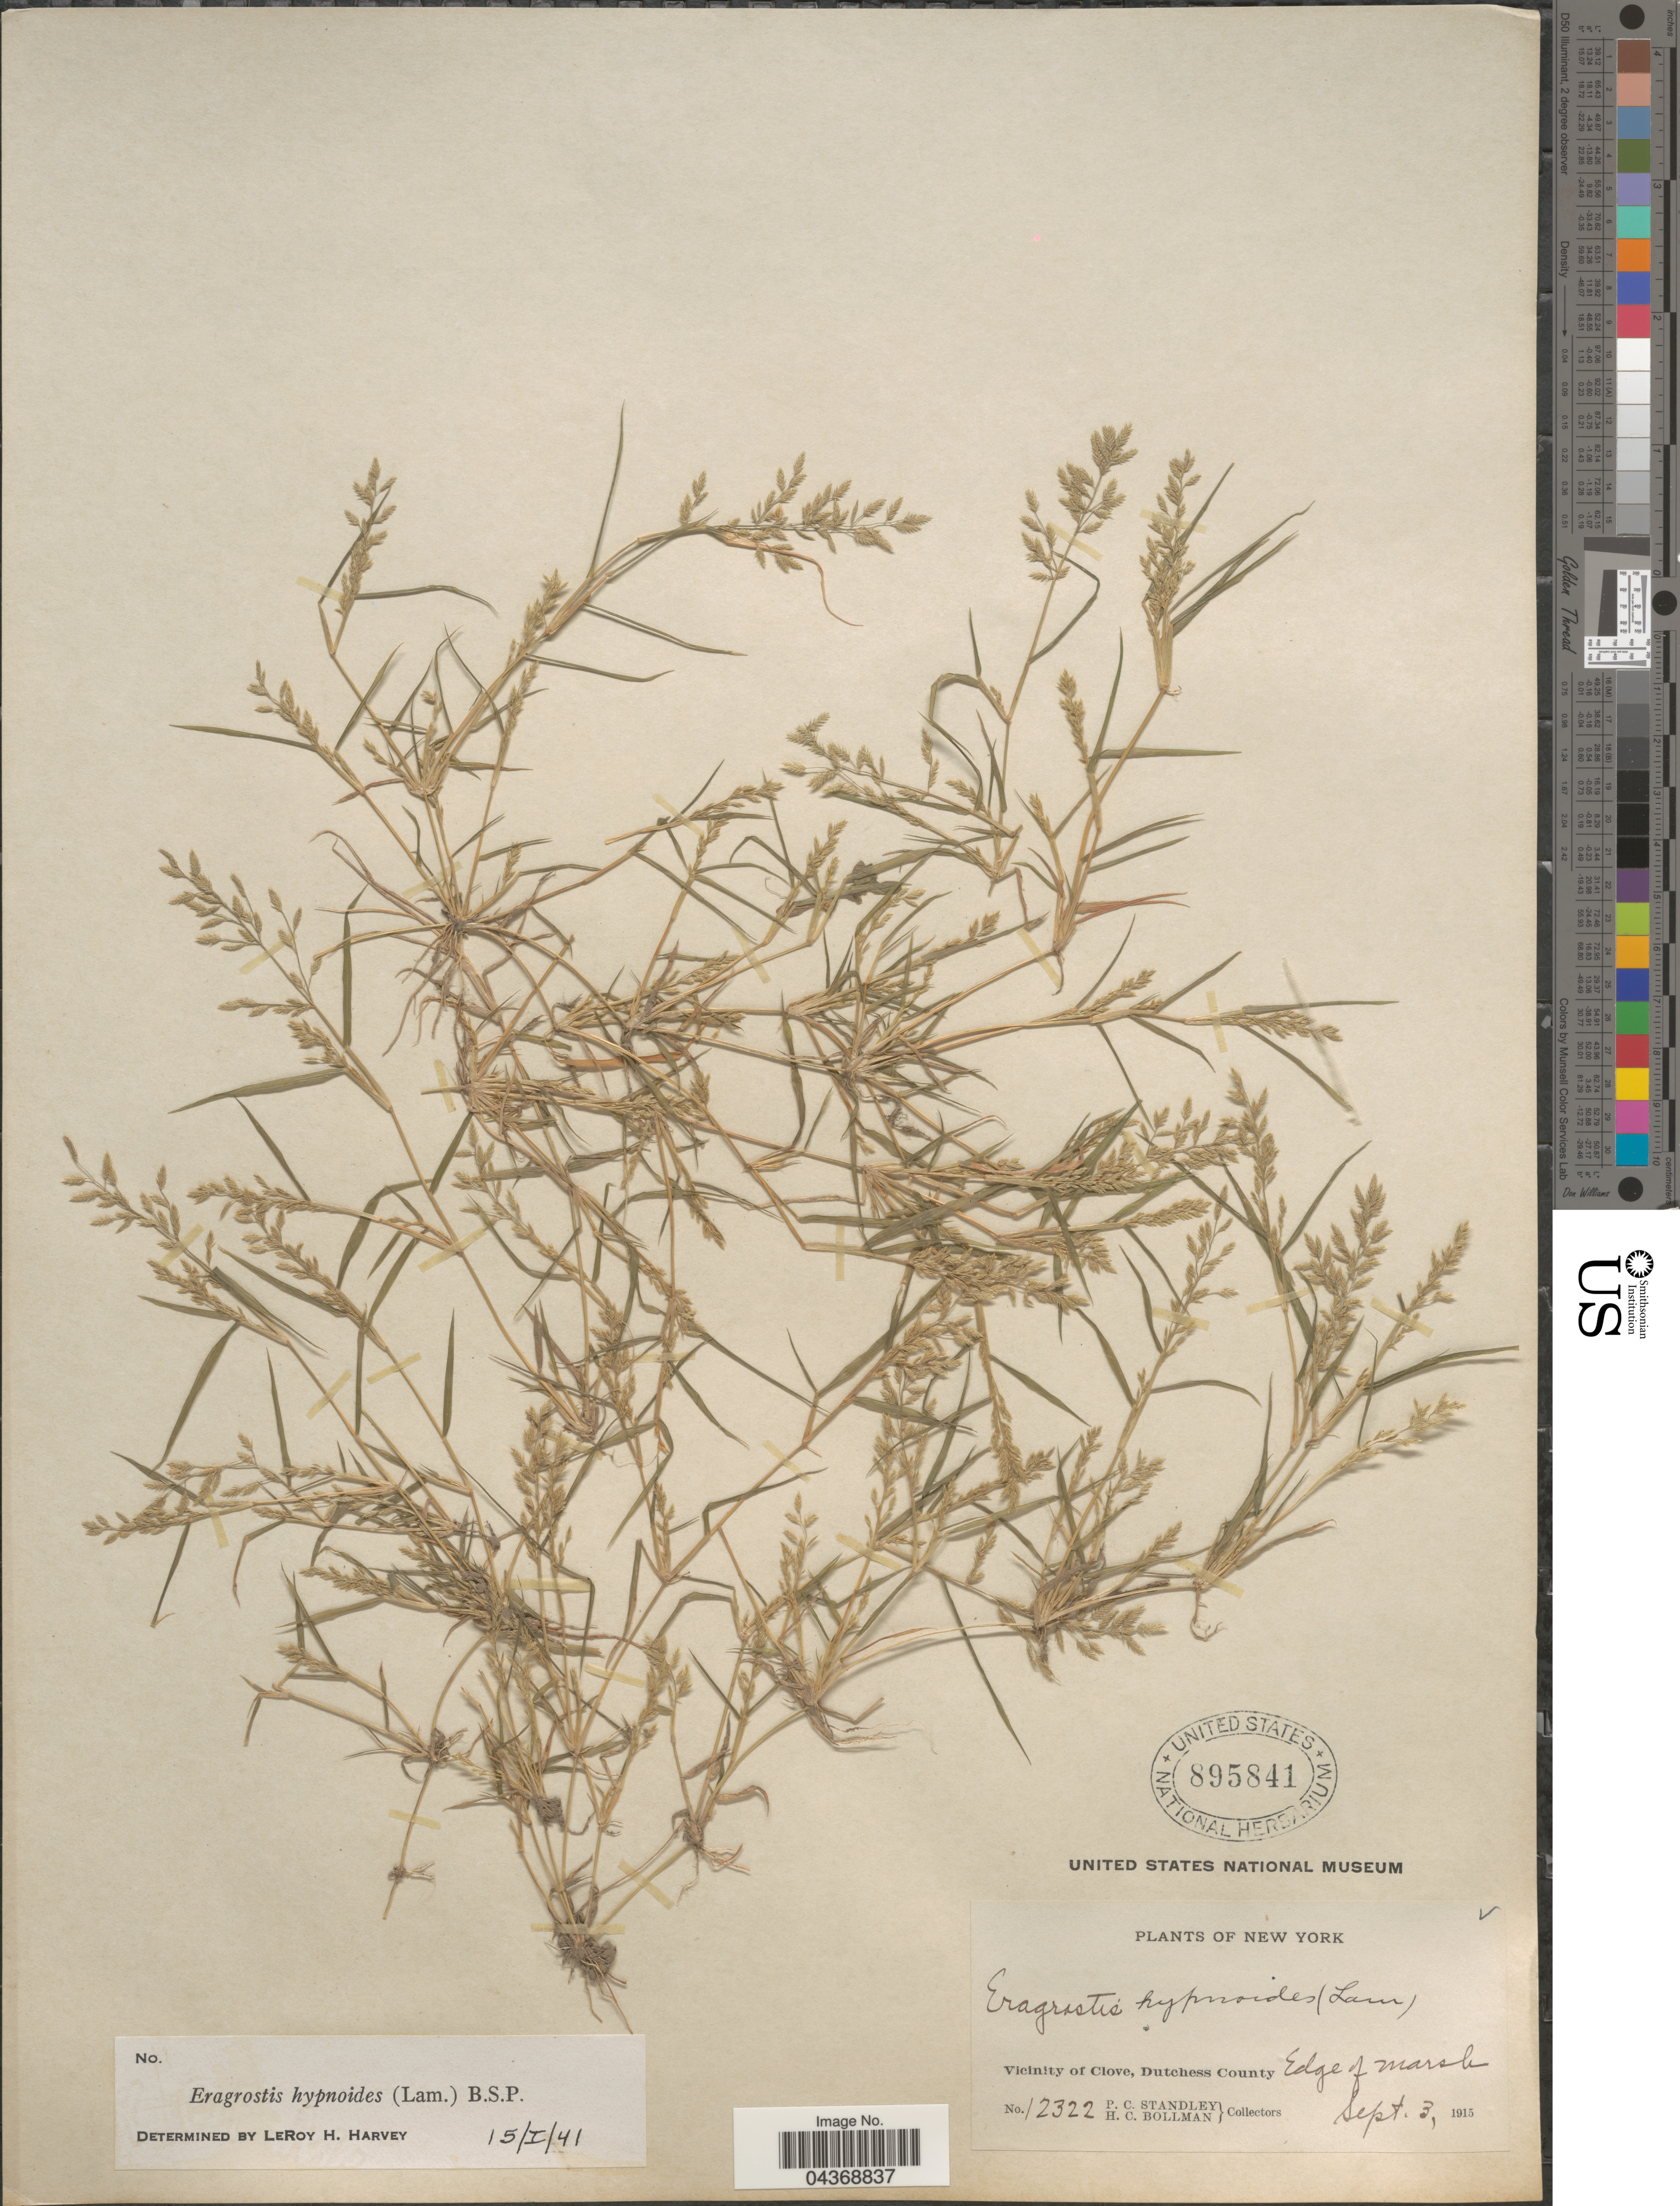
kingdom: Plantae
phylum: Tracheophyta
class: Liliopsida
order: Poales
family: Poaceae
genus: Eragrostis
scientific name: Eragrostis hypnoides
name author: (Lam.) Britton, Stearns & Poggenb.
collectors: P. C. Standley & H. C. Bollman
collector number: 12322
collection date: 1915-09-03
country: United States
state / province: New York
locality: Vicinity of Clove, Dutchess County.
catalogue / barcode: US 895841